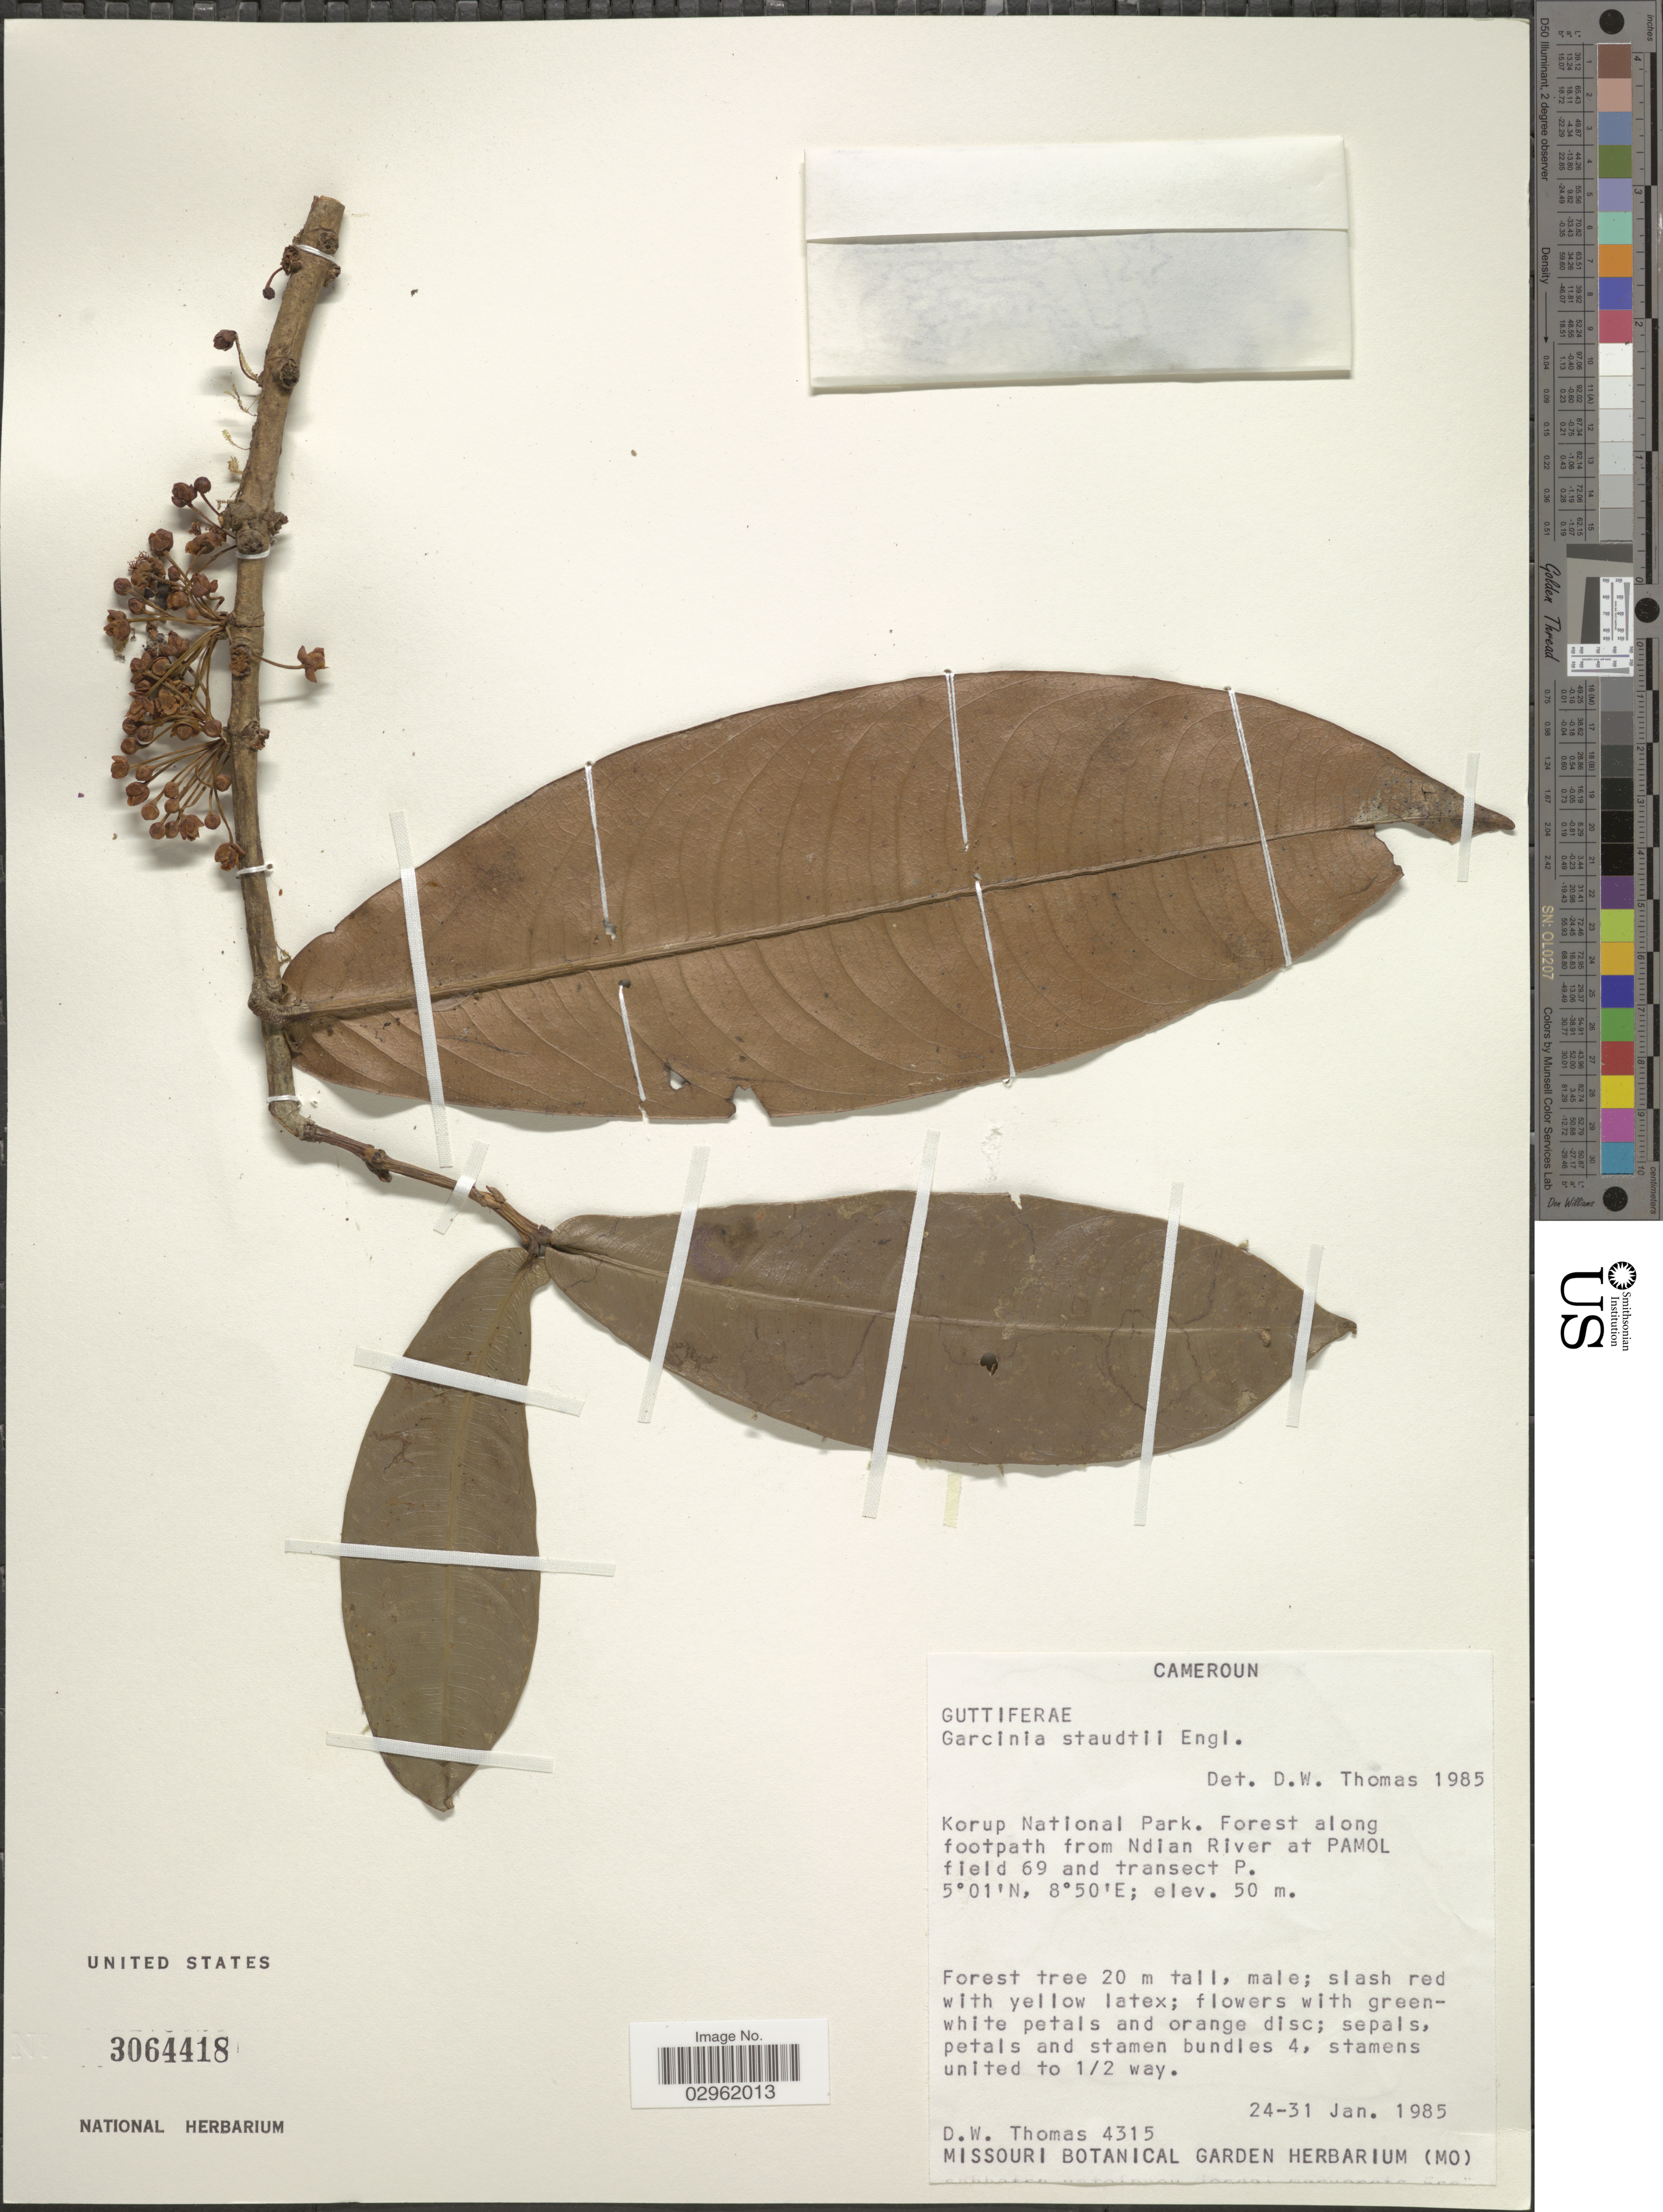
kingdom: Plantae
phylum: Tracheophyta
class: Magnoliopsida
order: Malpighiales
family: Clusiaceae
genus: Garcinia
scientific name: Garcinia staudtii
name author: Engl.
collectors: D. W. Thomas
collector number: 4315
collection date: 1985-01-24/1985-01-31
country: Cameroon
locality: Korup National Park. Forest along footpath from Ndian River at Pamol field 69 and transect P.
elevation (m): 50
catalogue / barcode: US 3064418